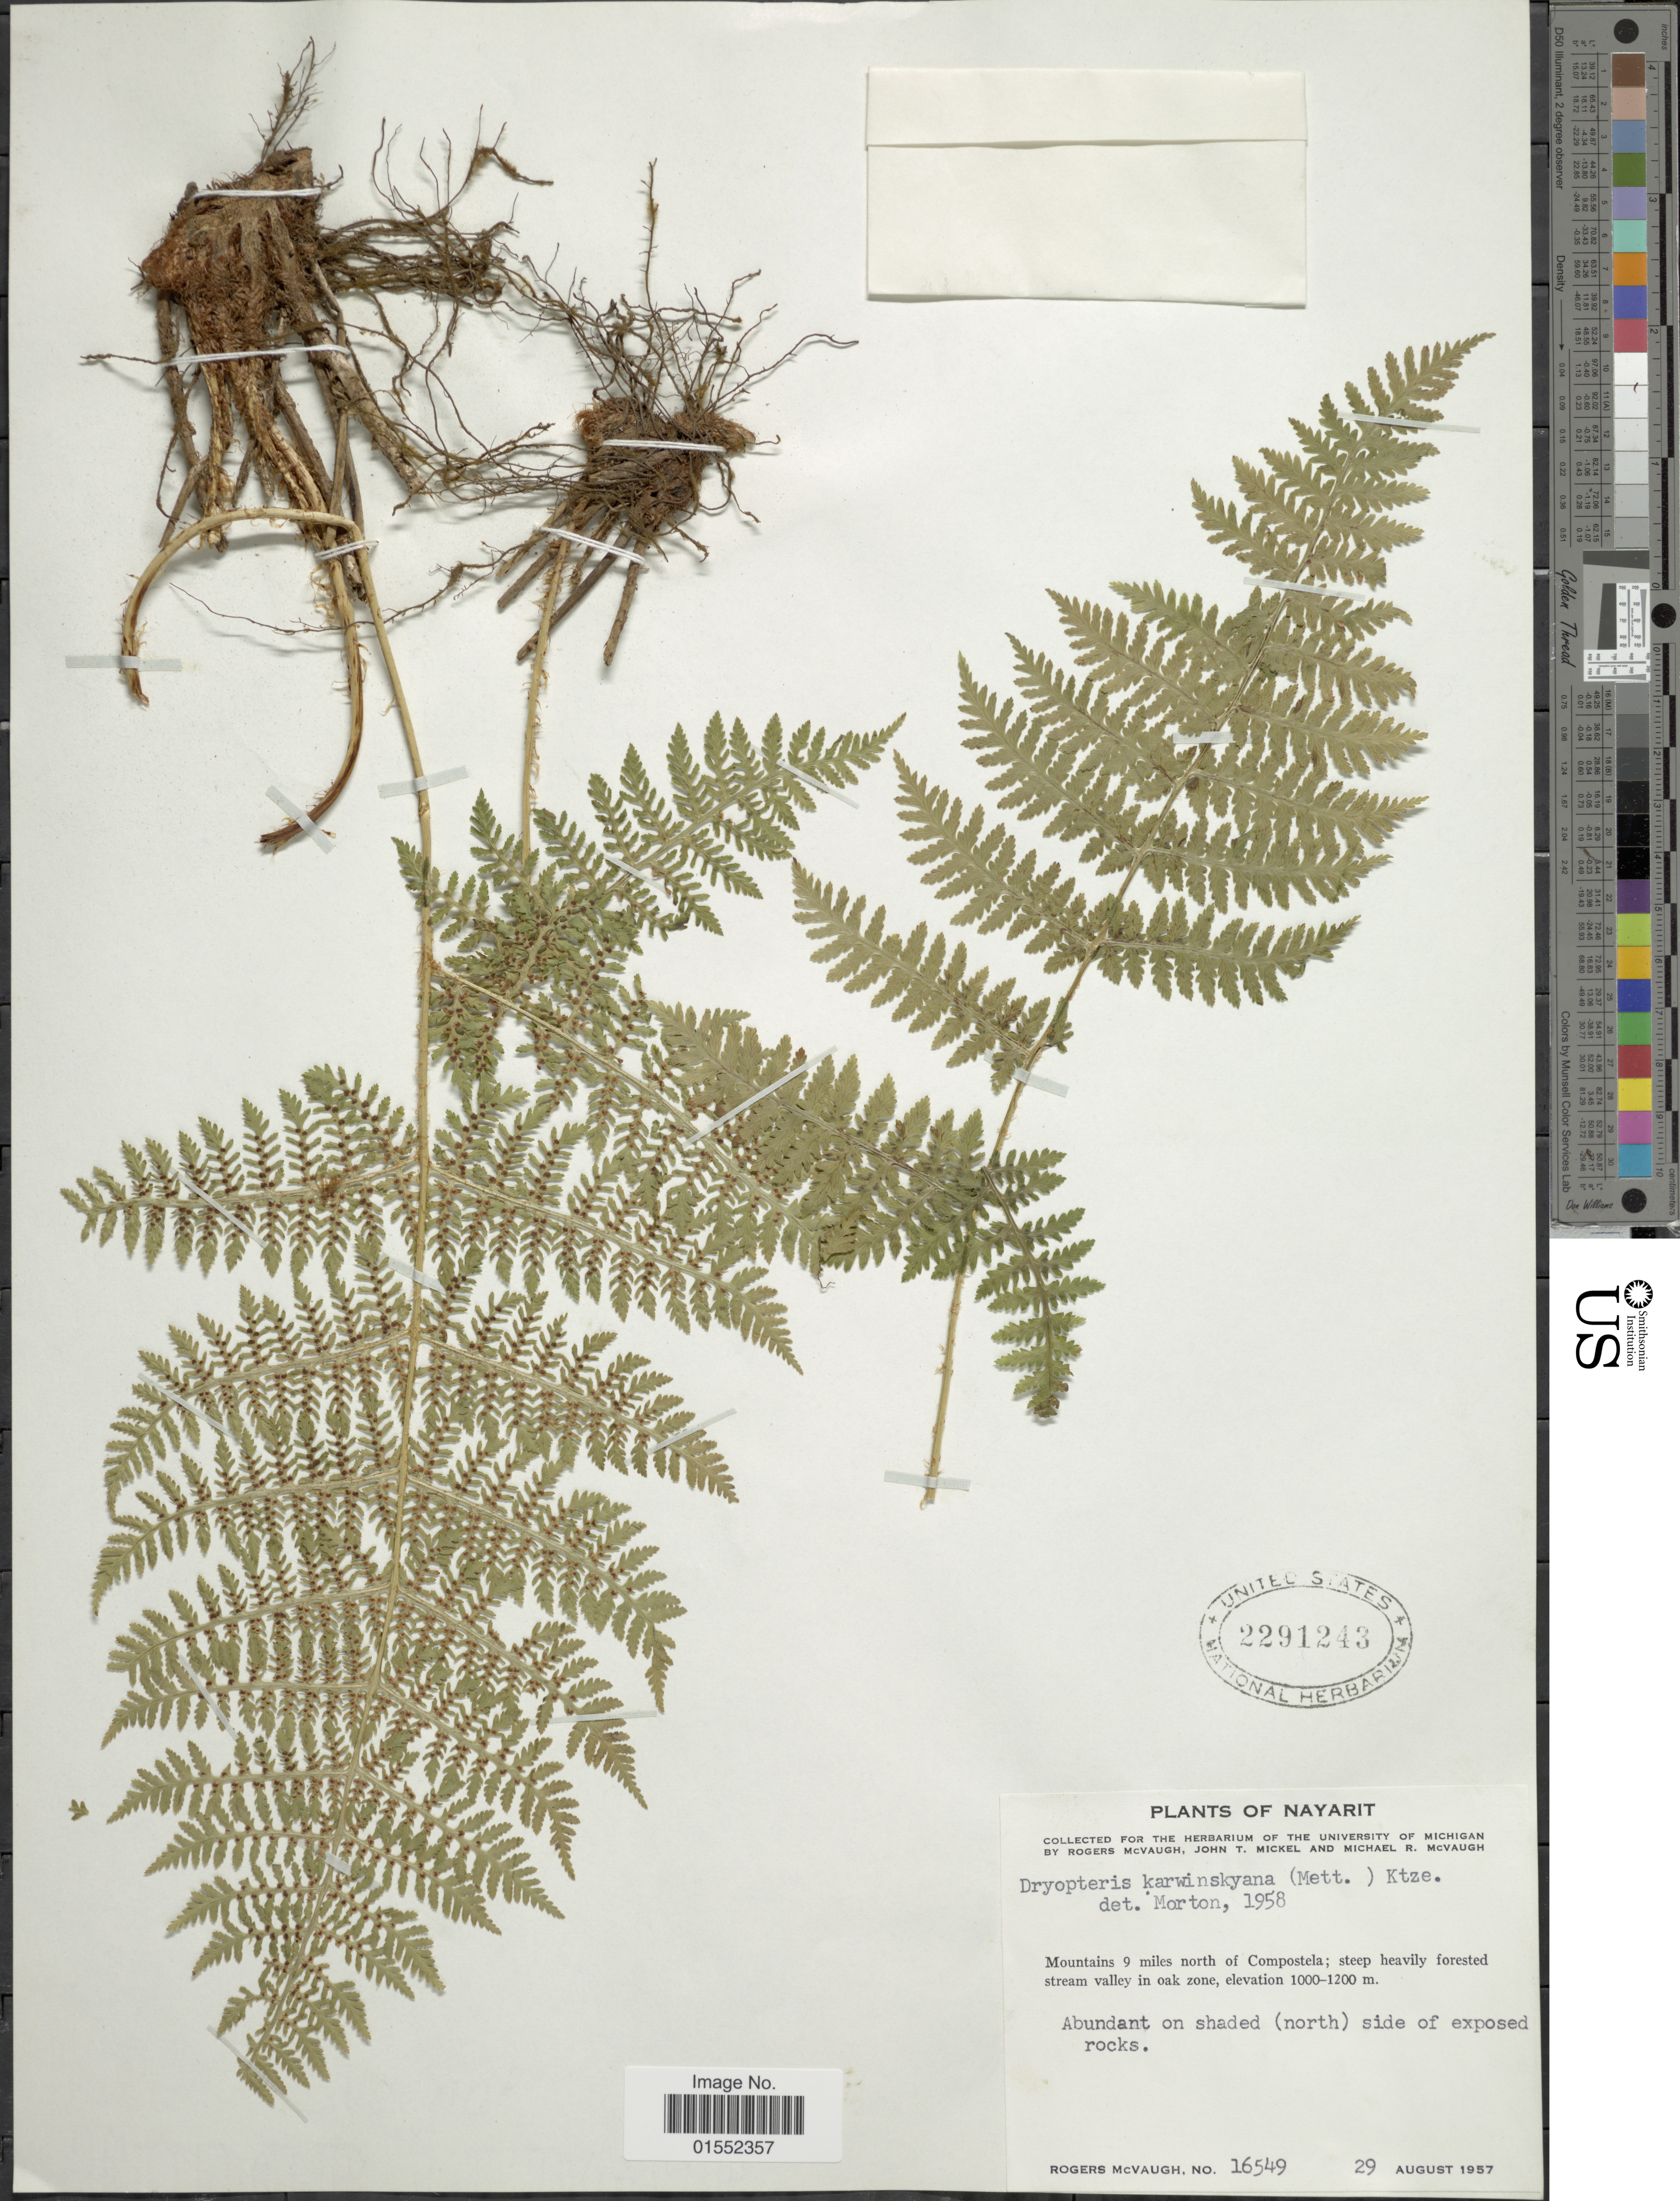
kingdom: Plantae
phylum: Tracheophyta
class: Polypodiopsida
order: Polypodiales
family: Dryopteridaceae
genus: Dryopteris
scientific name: Dryopteris karwinskyana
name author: (Mett.) Kuntze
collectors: R. McVaugh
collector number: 16549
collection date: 1957-08-29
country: Mexico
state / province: Nayarit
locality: Mountains 9 miles north of Compostela; steep heavily forested stream valley in oak zone, abundant of shaded (north) side of exposed rocks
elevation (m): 1000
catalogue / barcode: US 2291243